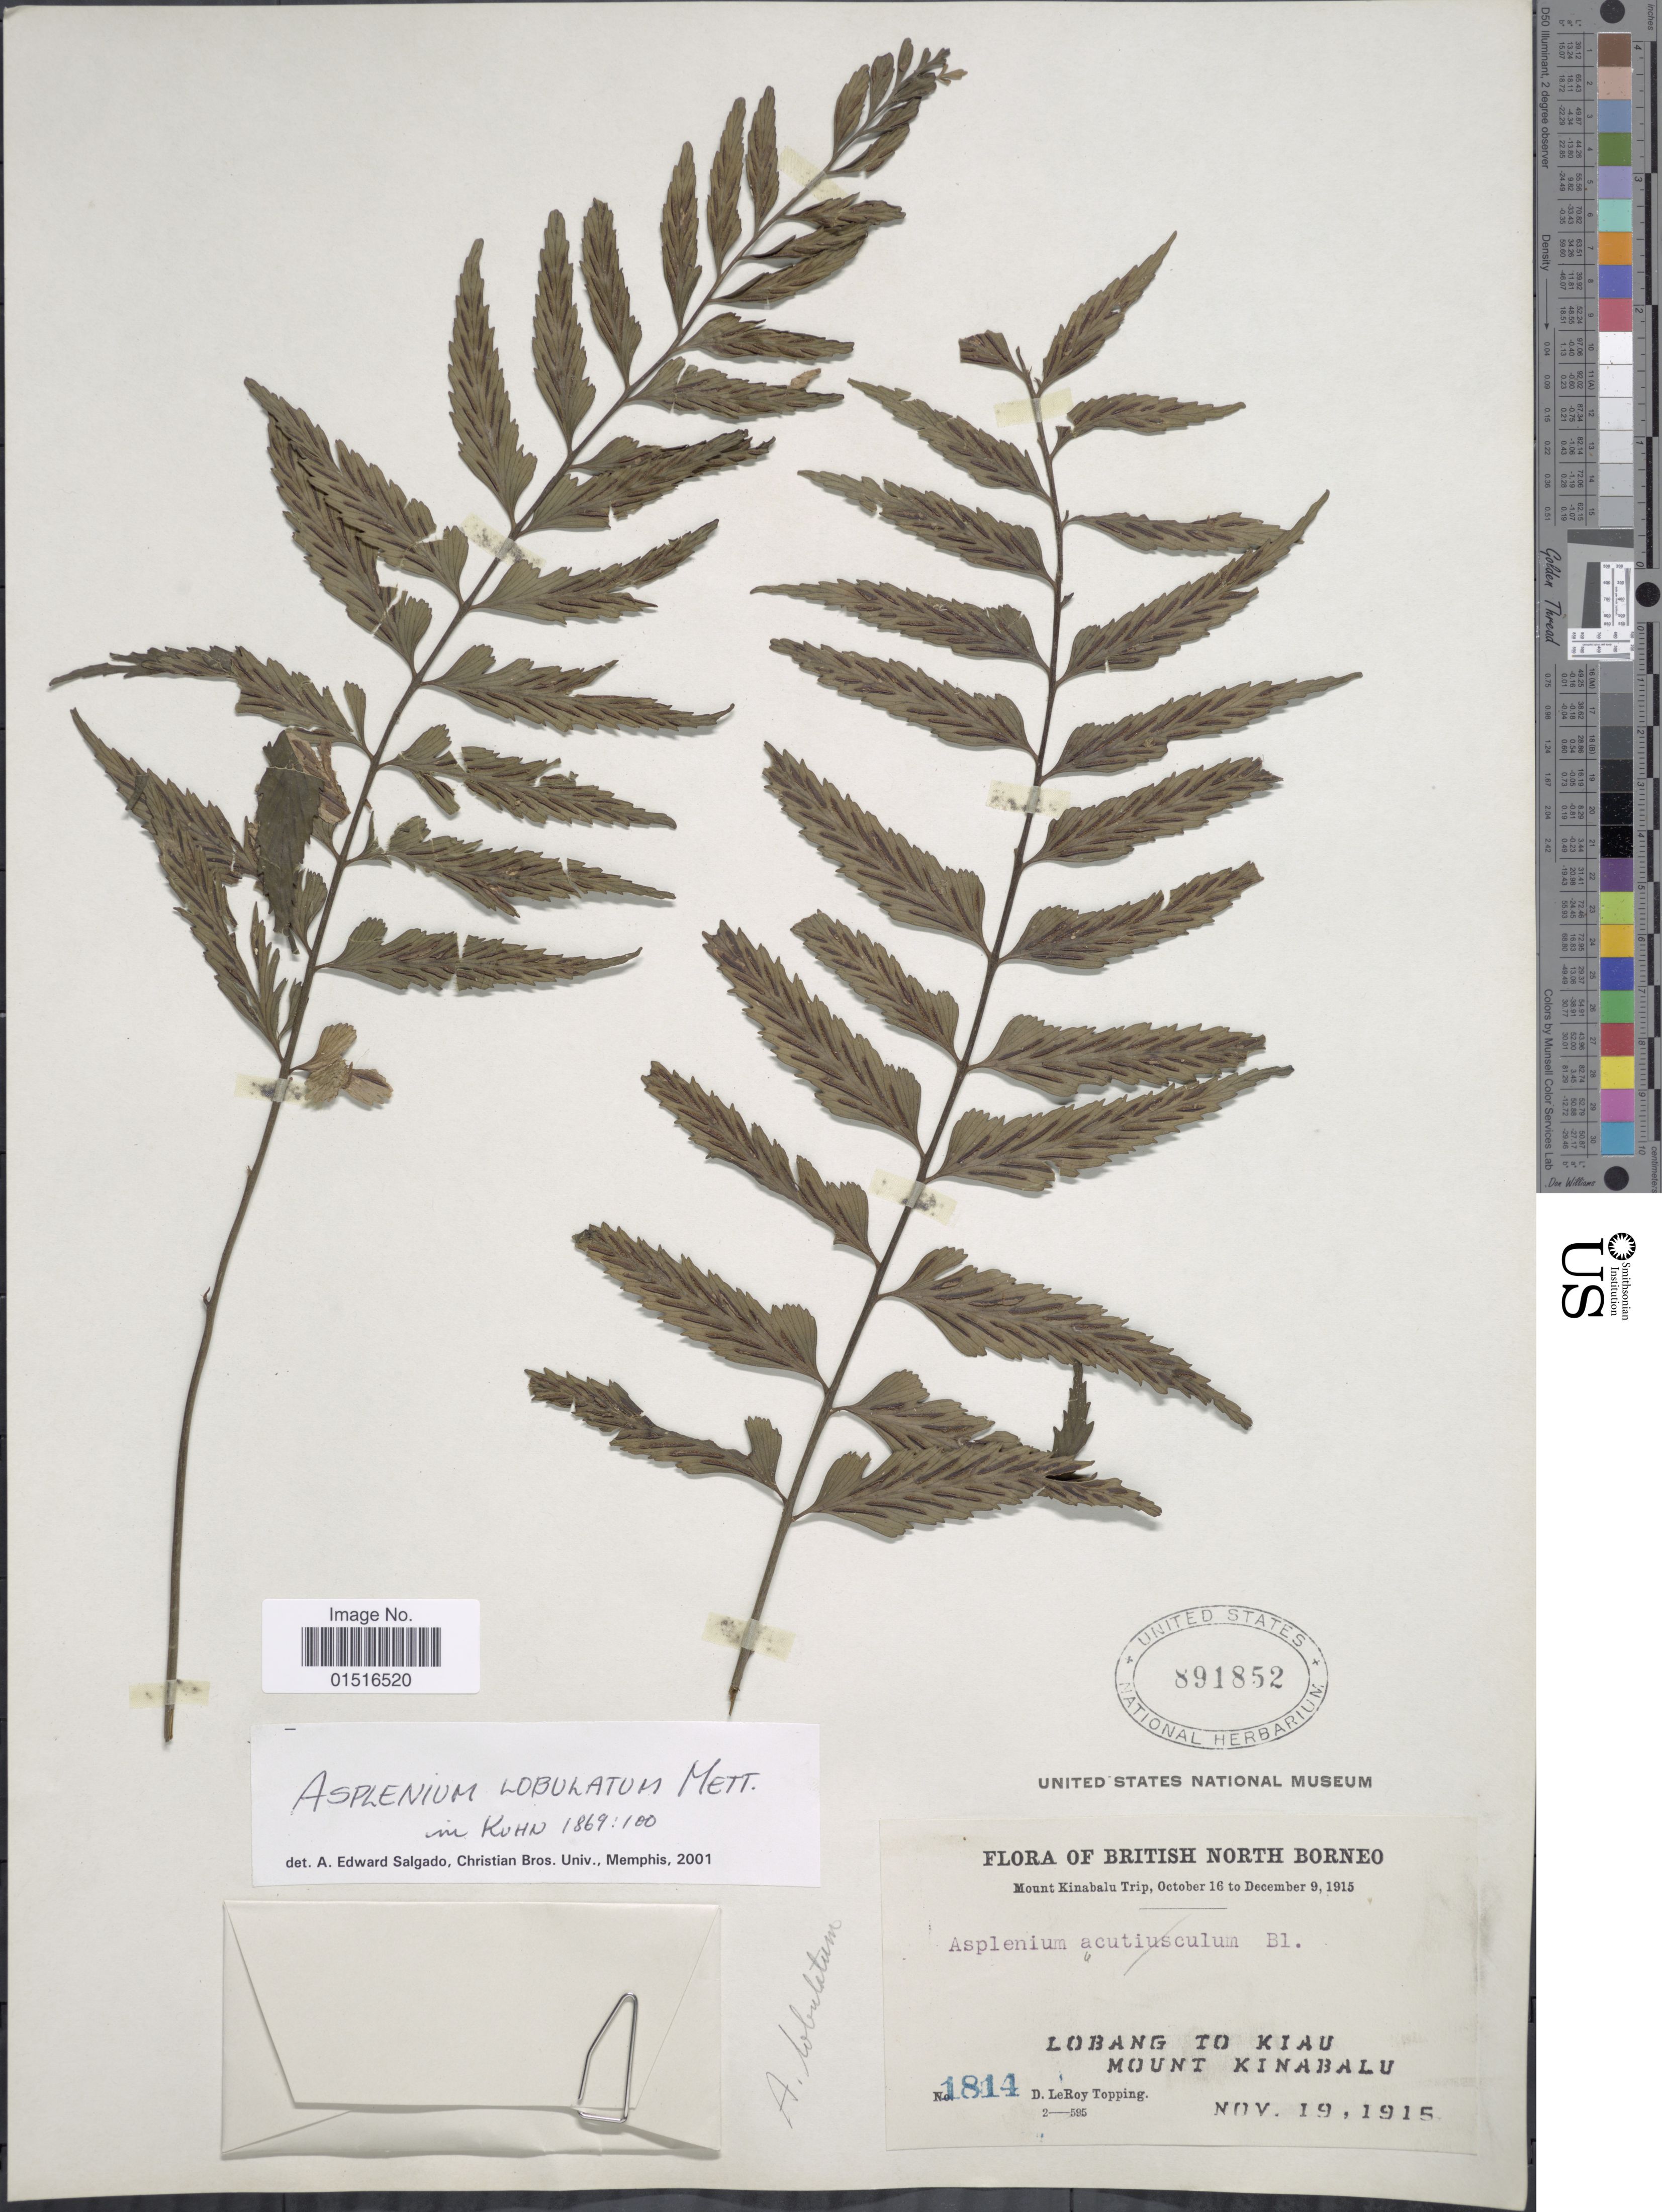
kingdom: Plantae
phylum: Tracheophyta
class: Polypodiopsida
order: Polypodiales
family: Aspleniaceae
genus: Asplenium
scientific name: Asplenium lobulatum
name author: Mett.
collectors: D. L. Topping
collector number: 1814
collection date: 1915-11-19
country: Malaysia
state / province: Sabah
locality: British North Borneo, Lobang to Kiau, Mount Kinabalu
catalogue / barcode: US 891852